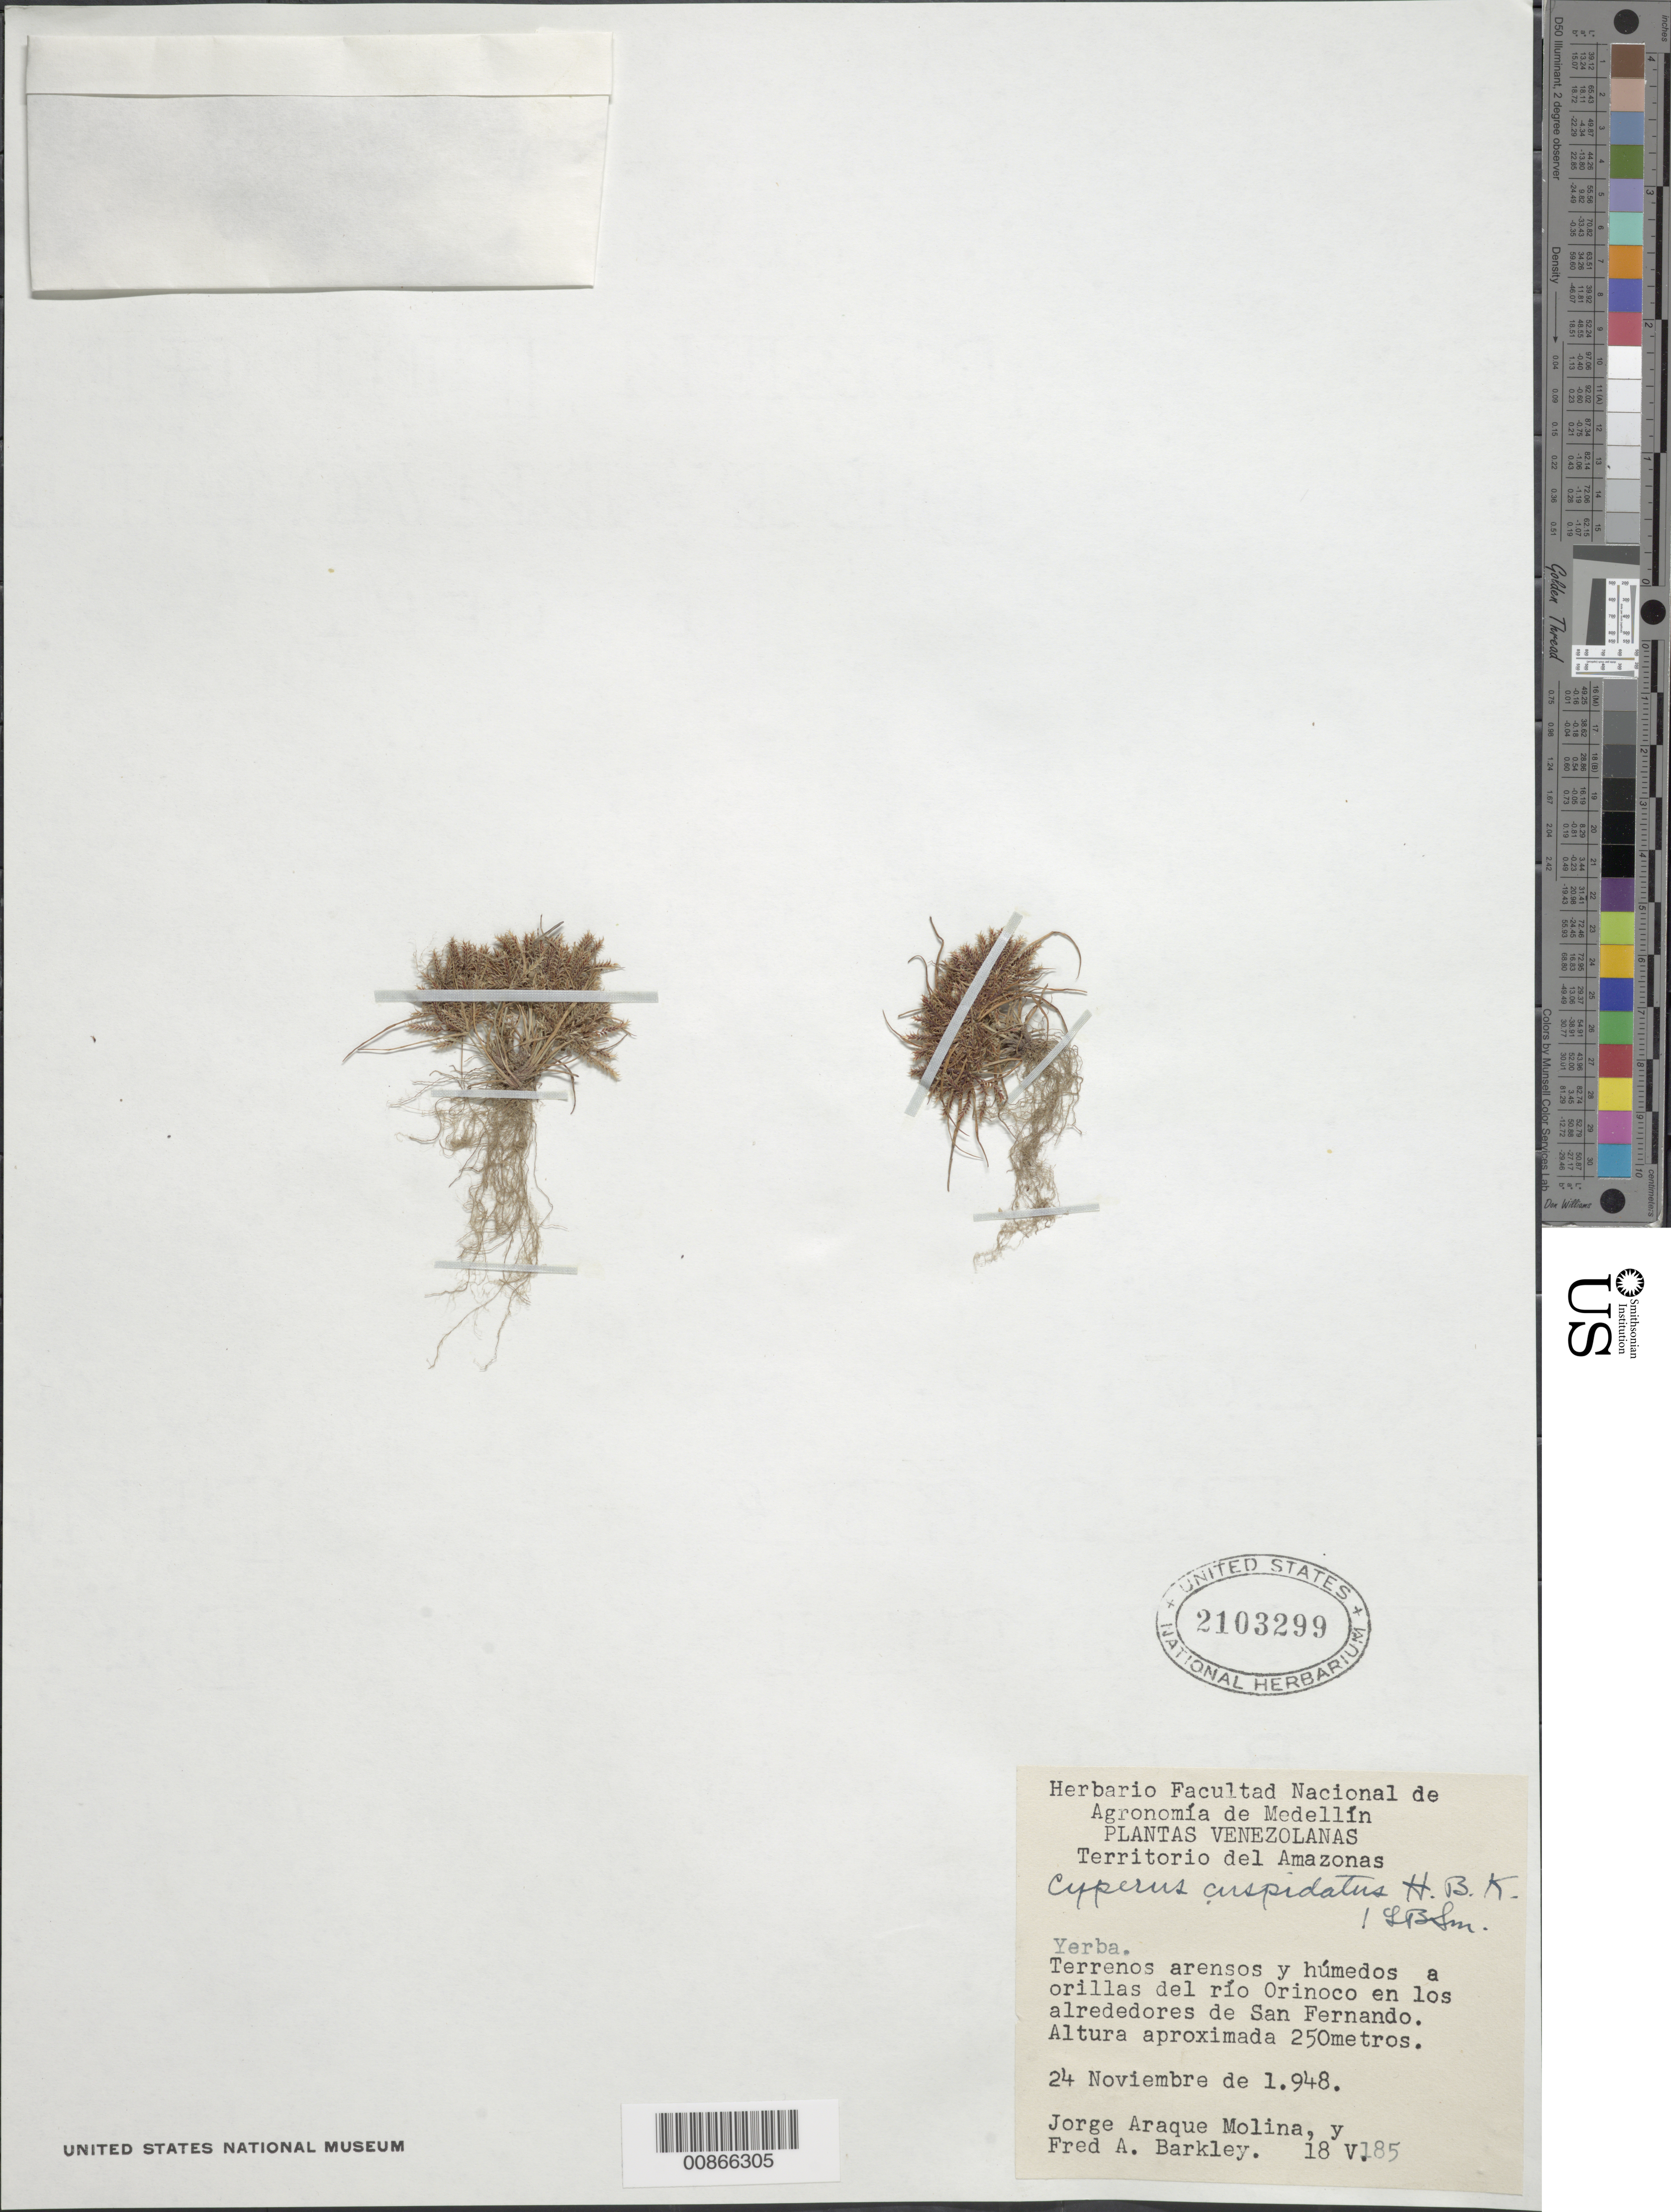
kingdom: Plantae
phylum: Tracheophyta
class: Liliopsida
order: Poales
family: Cyperaceae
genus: Cyperus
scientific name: Cyperus cuspidatus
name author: Kunth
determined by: Smith, Lyman B., (US), NMNH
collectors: J. A. Molina & F. A. Barkley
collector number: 18v 185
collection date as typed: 24-Nov-48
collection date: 1948-11-24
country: Venezuela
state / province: Amazonas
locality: Río Orinoco en los alrededores de San Fernando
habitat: Terrenos arenosos y húmedos a orillas del río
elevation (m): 250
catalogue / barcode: US 2103299